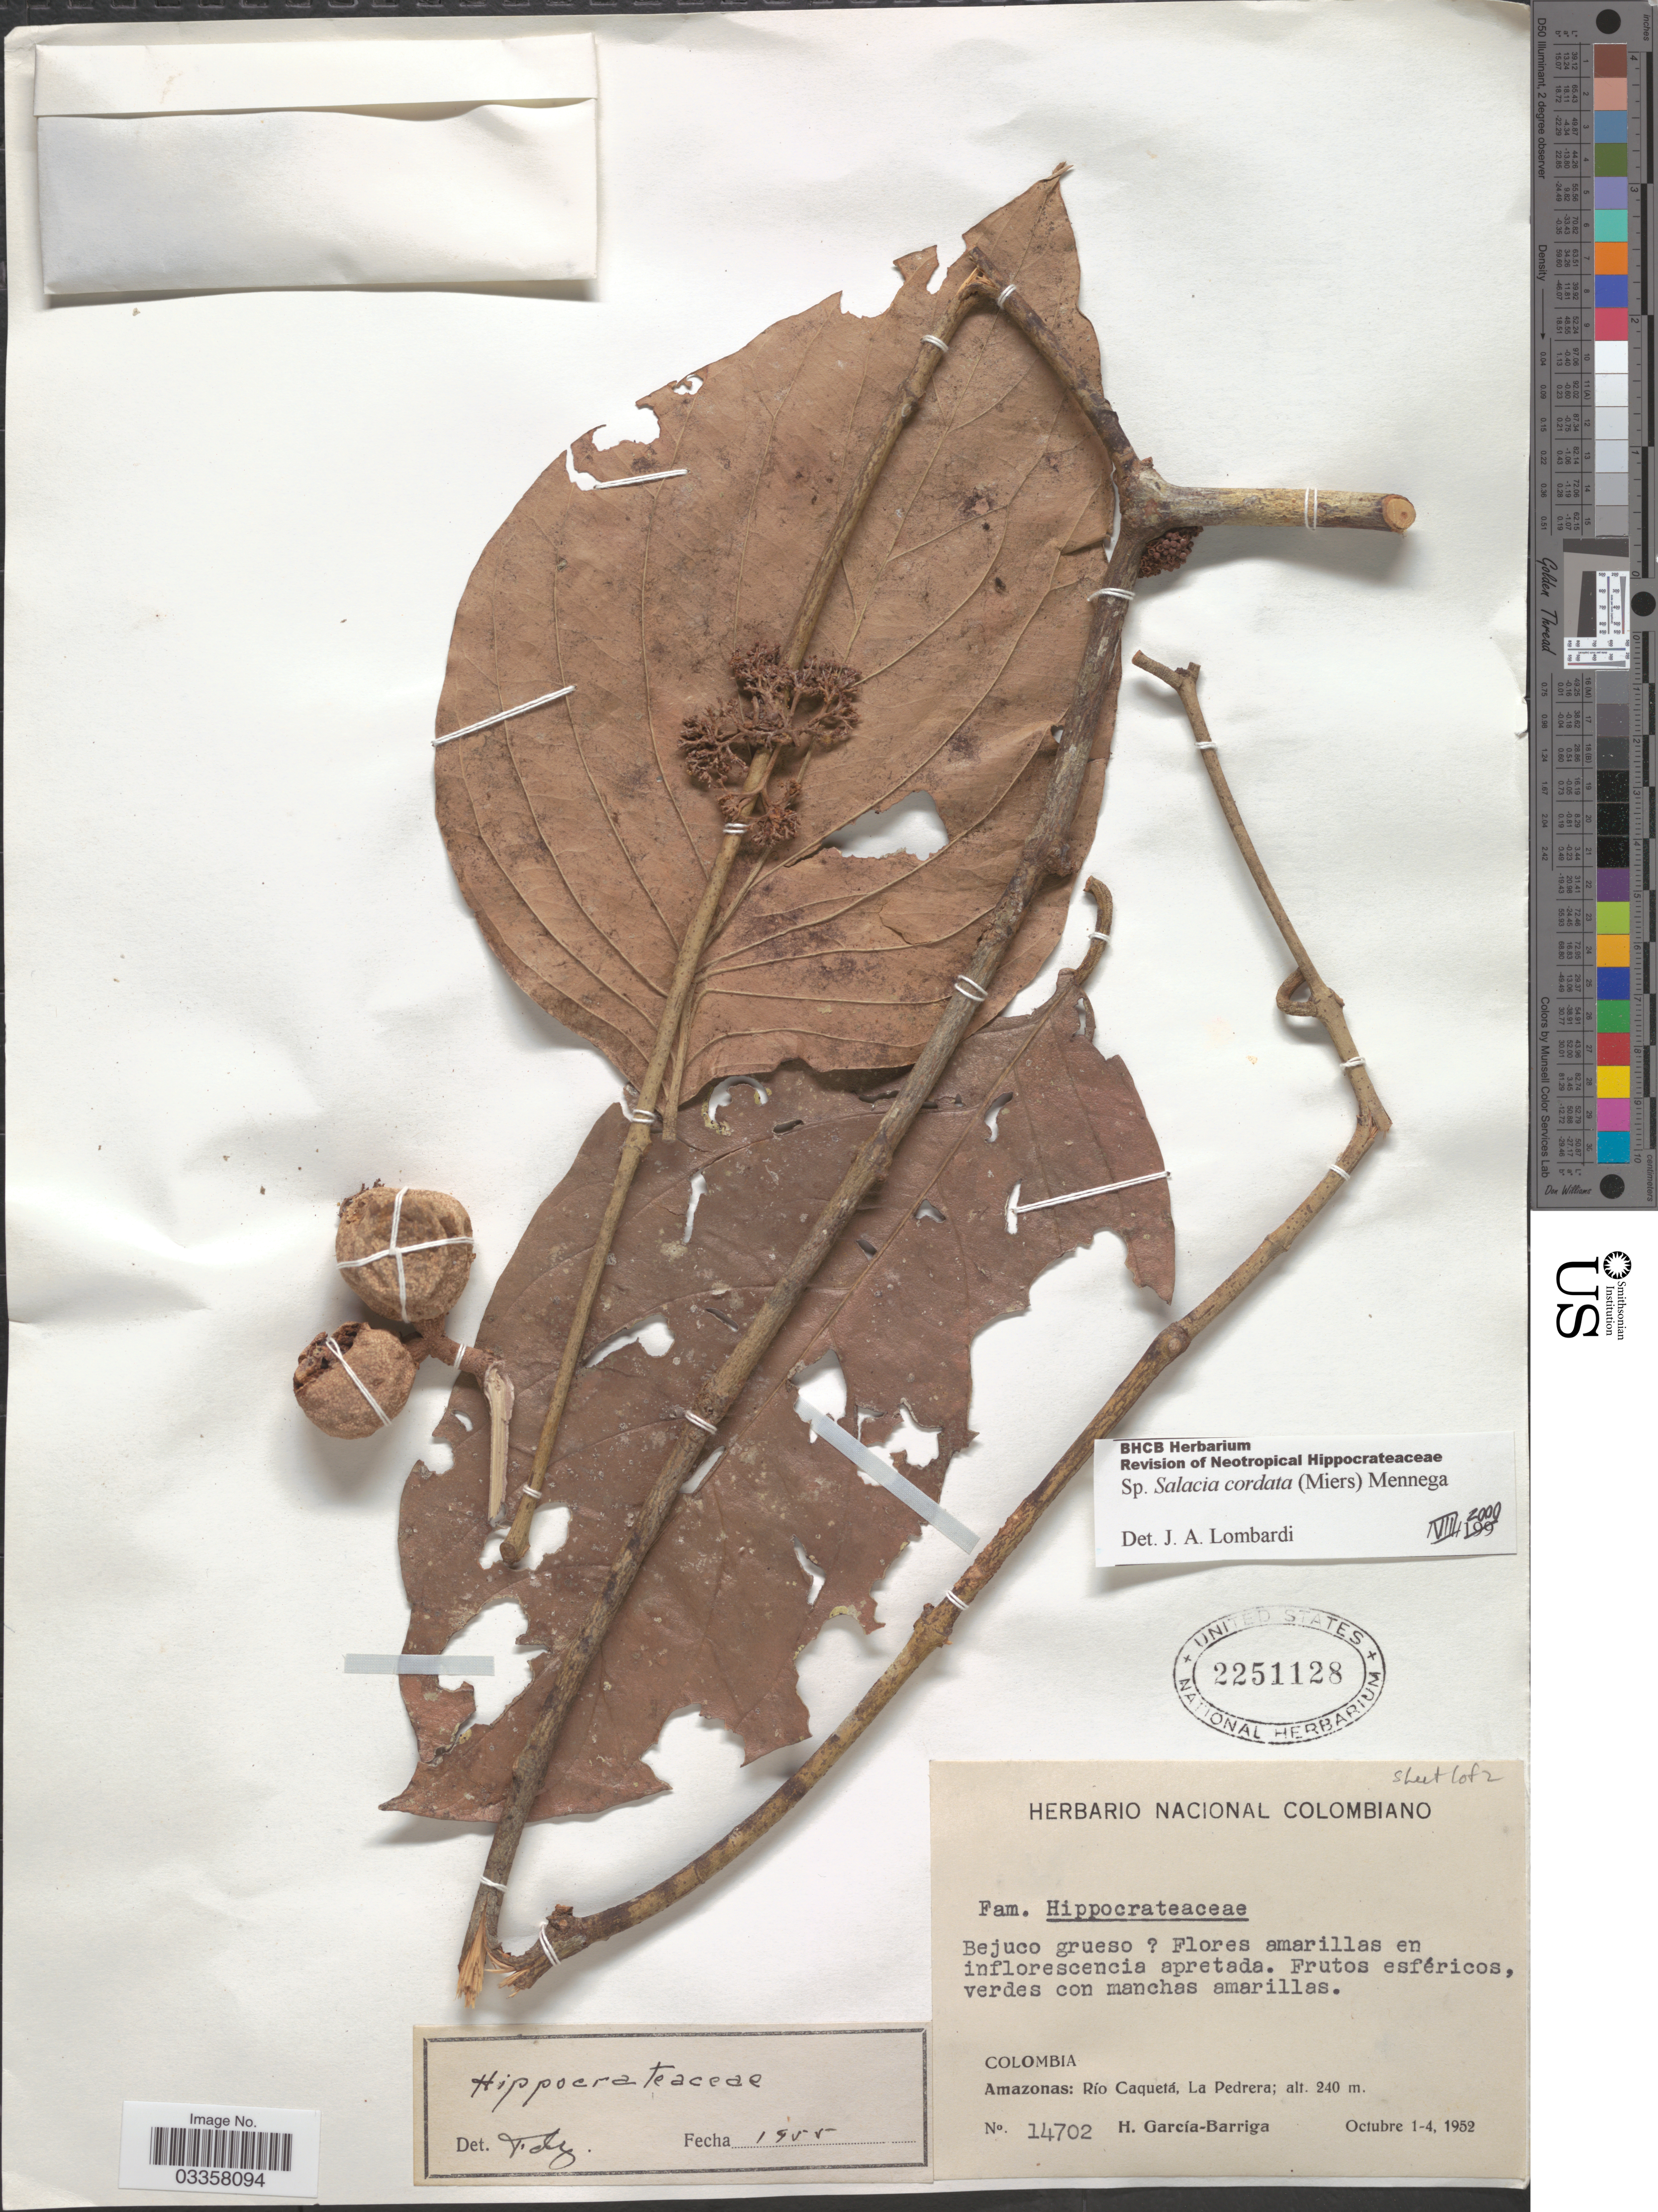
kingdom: Plantae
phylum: Tracheophyta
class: Magnoliopsida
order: Celastrales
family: Celastraceae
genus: Salacia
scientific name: Salacia cordata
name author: (Miers) Mennega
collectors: H. García Barriga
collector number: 14702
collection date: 1952-10-01/1952-10-04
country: Colombia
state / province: Amazônas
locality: Río Caquetá, La Pedrera.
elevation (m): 240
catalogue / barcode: US 2251128